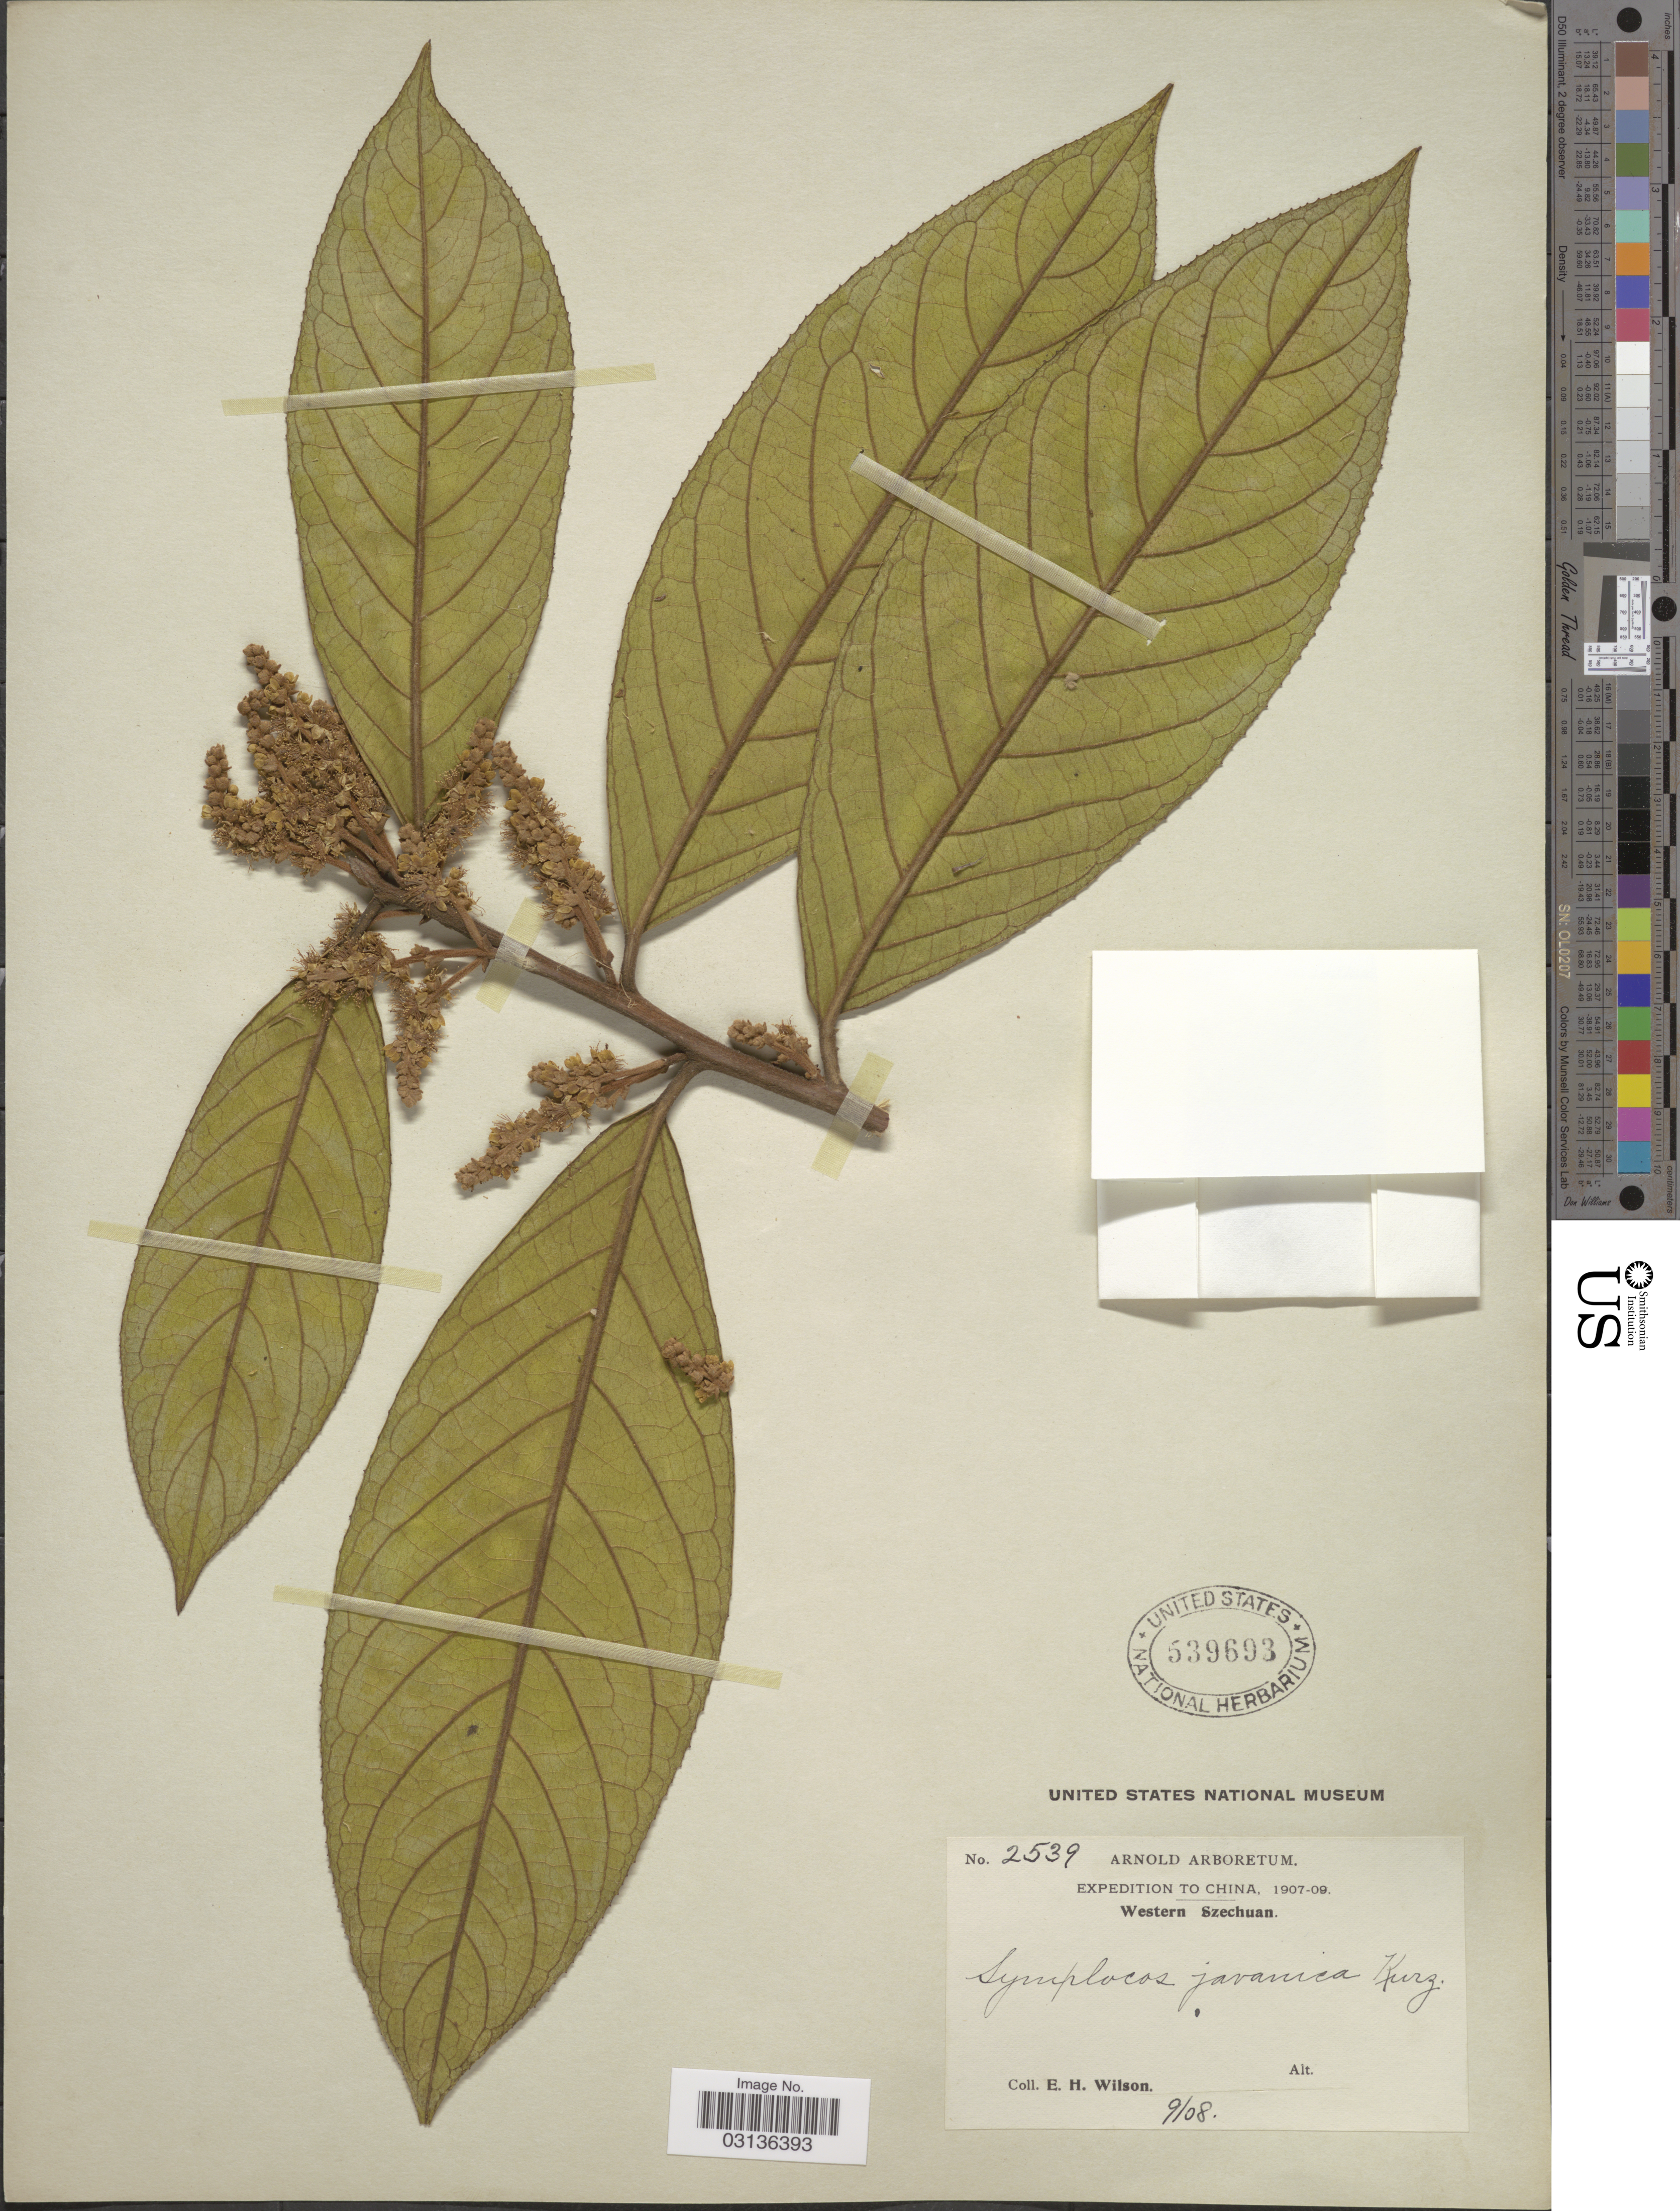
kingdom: Plantae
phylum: Tracheophyta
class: Magnoliopsida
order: Ericales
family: Symplocaceae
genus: Symplocos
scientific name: Symplocos cochinchinensis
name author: (Lour.) S. Moore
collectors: E. Wilson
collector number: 2539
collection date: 1908-09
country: China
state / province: Sichuan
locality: Western Szechuan.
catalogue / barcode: US 539693